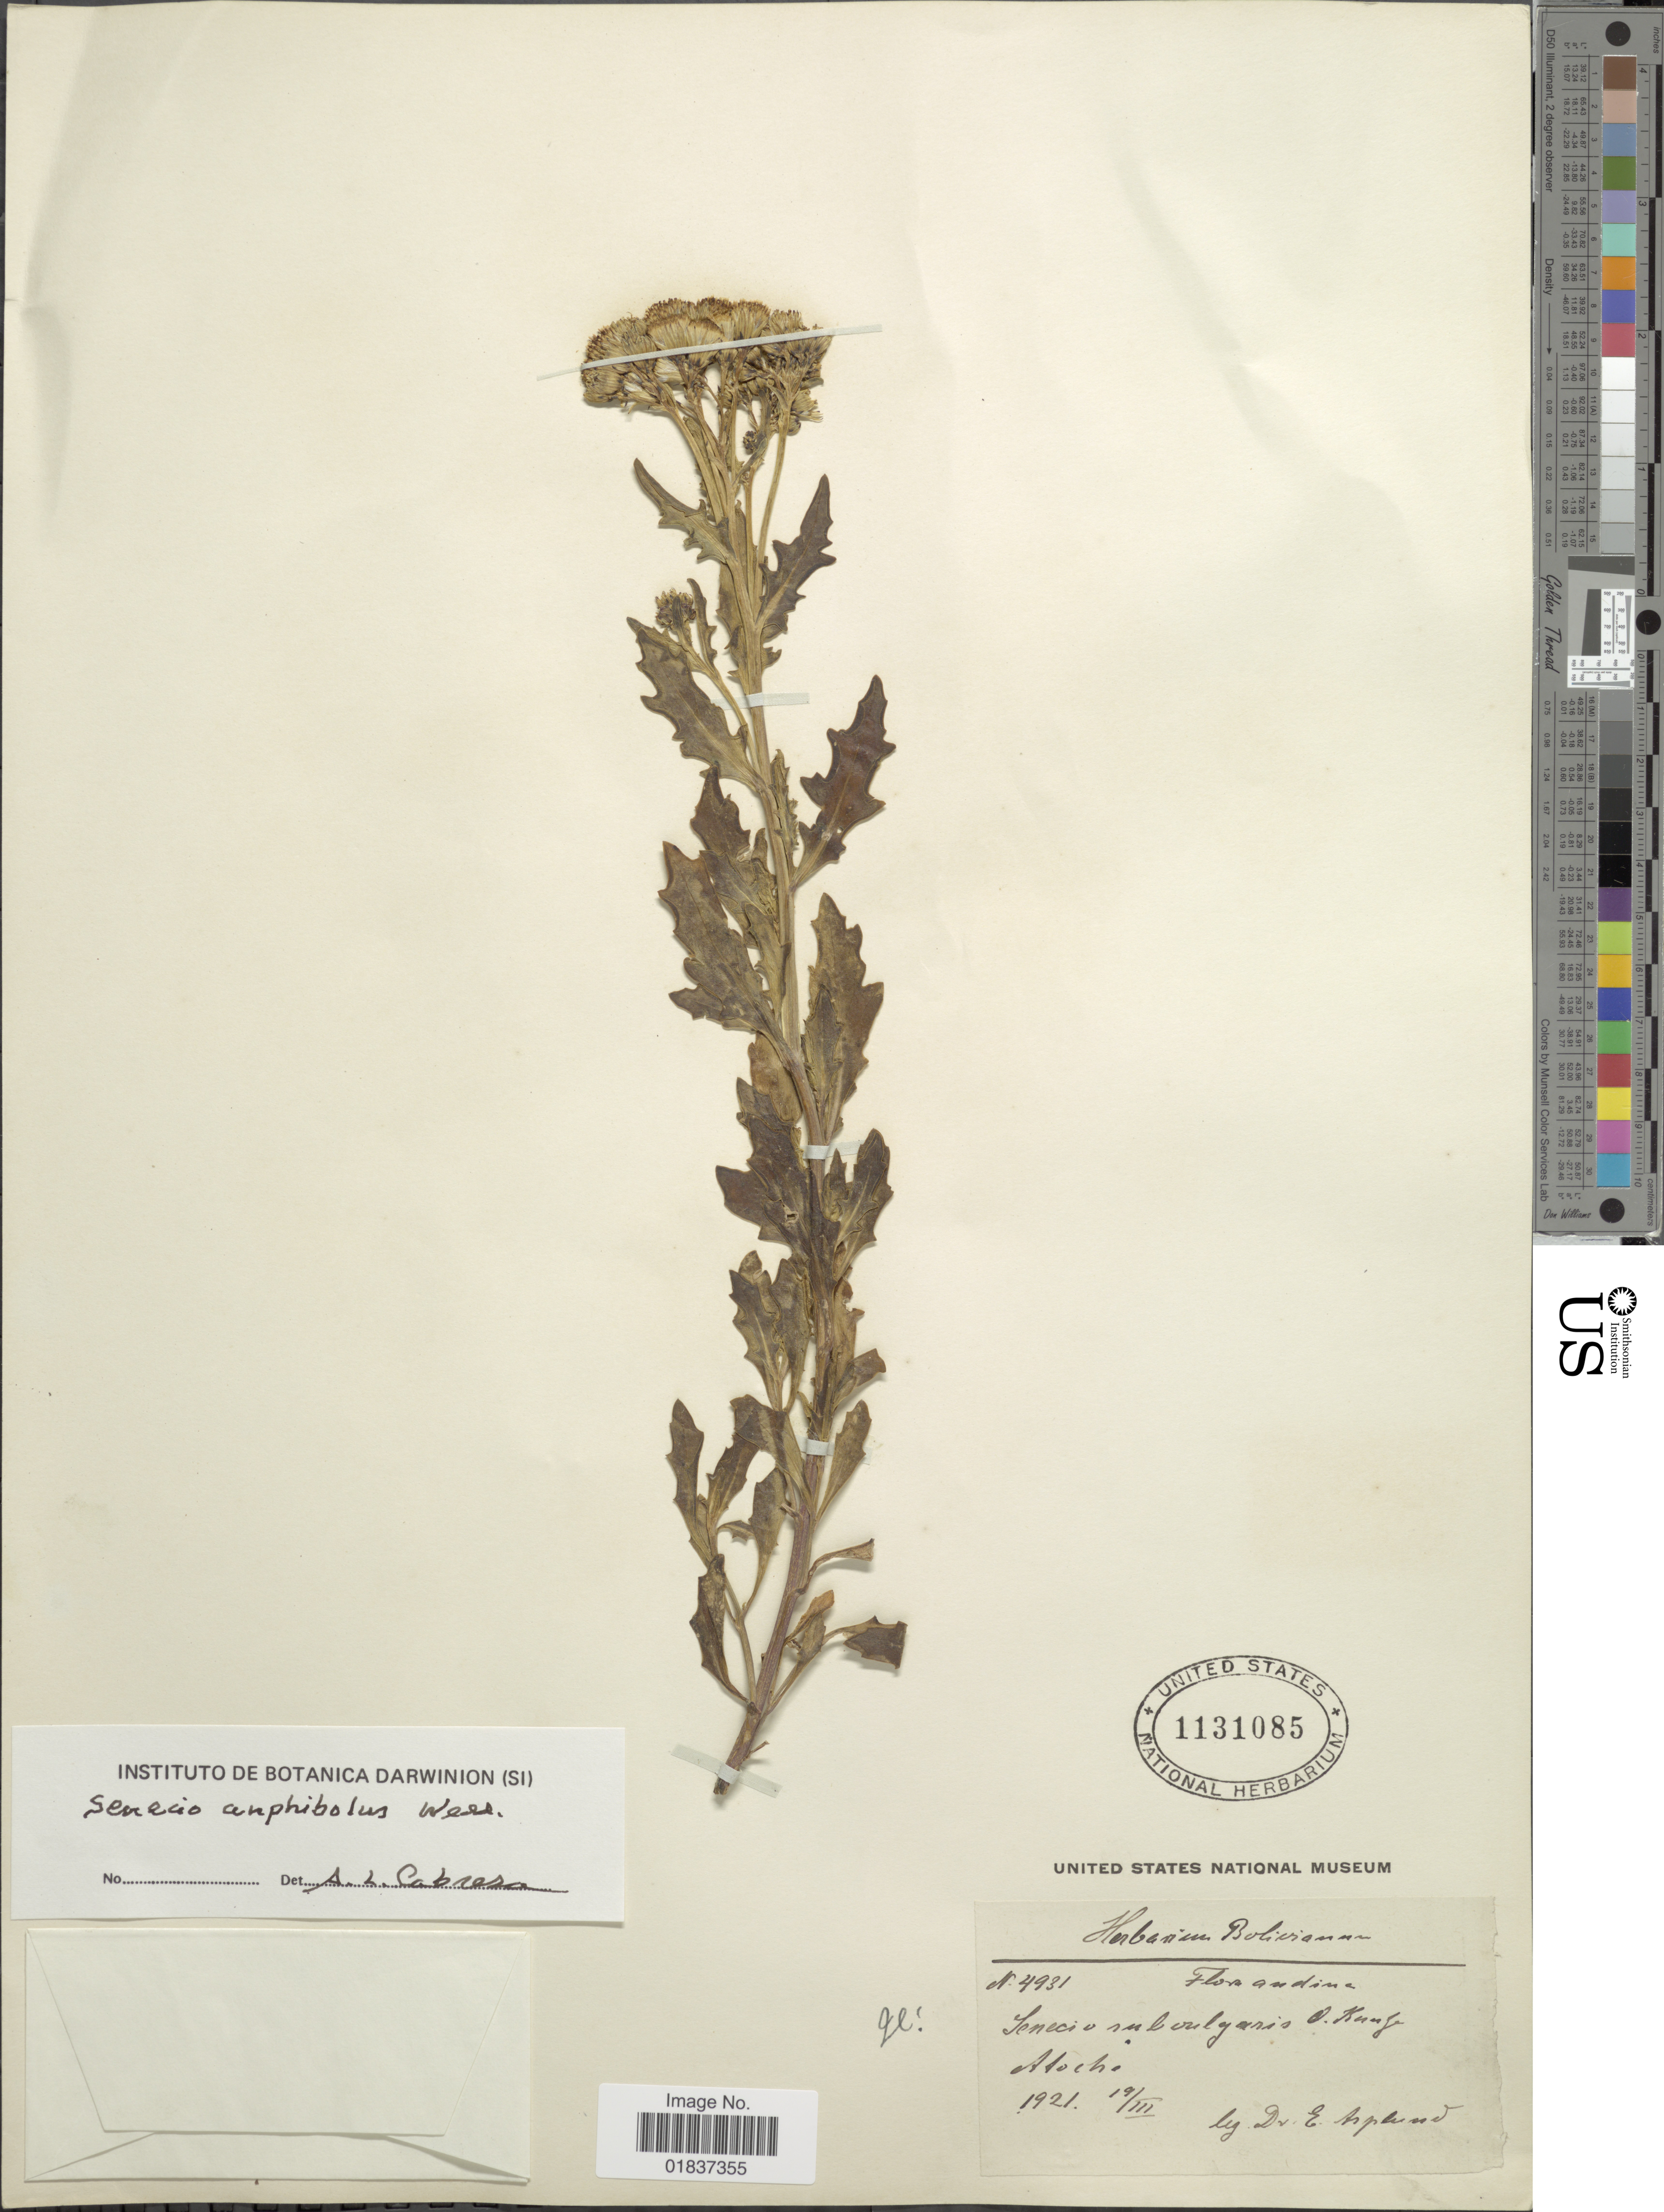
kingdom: Plantae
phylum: Tracheophyta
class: Magnoliopsida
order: Asterales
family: Asteraceae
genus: Senecio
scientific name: Senecio kolenatianus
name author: C.A. Mey.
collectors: E. Asplund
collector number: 4931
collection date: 1921-03-19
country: Bolivia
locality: Alochi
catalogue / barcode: US 1131085